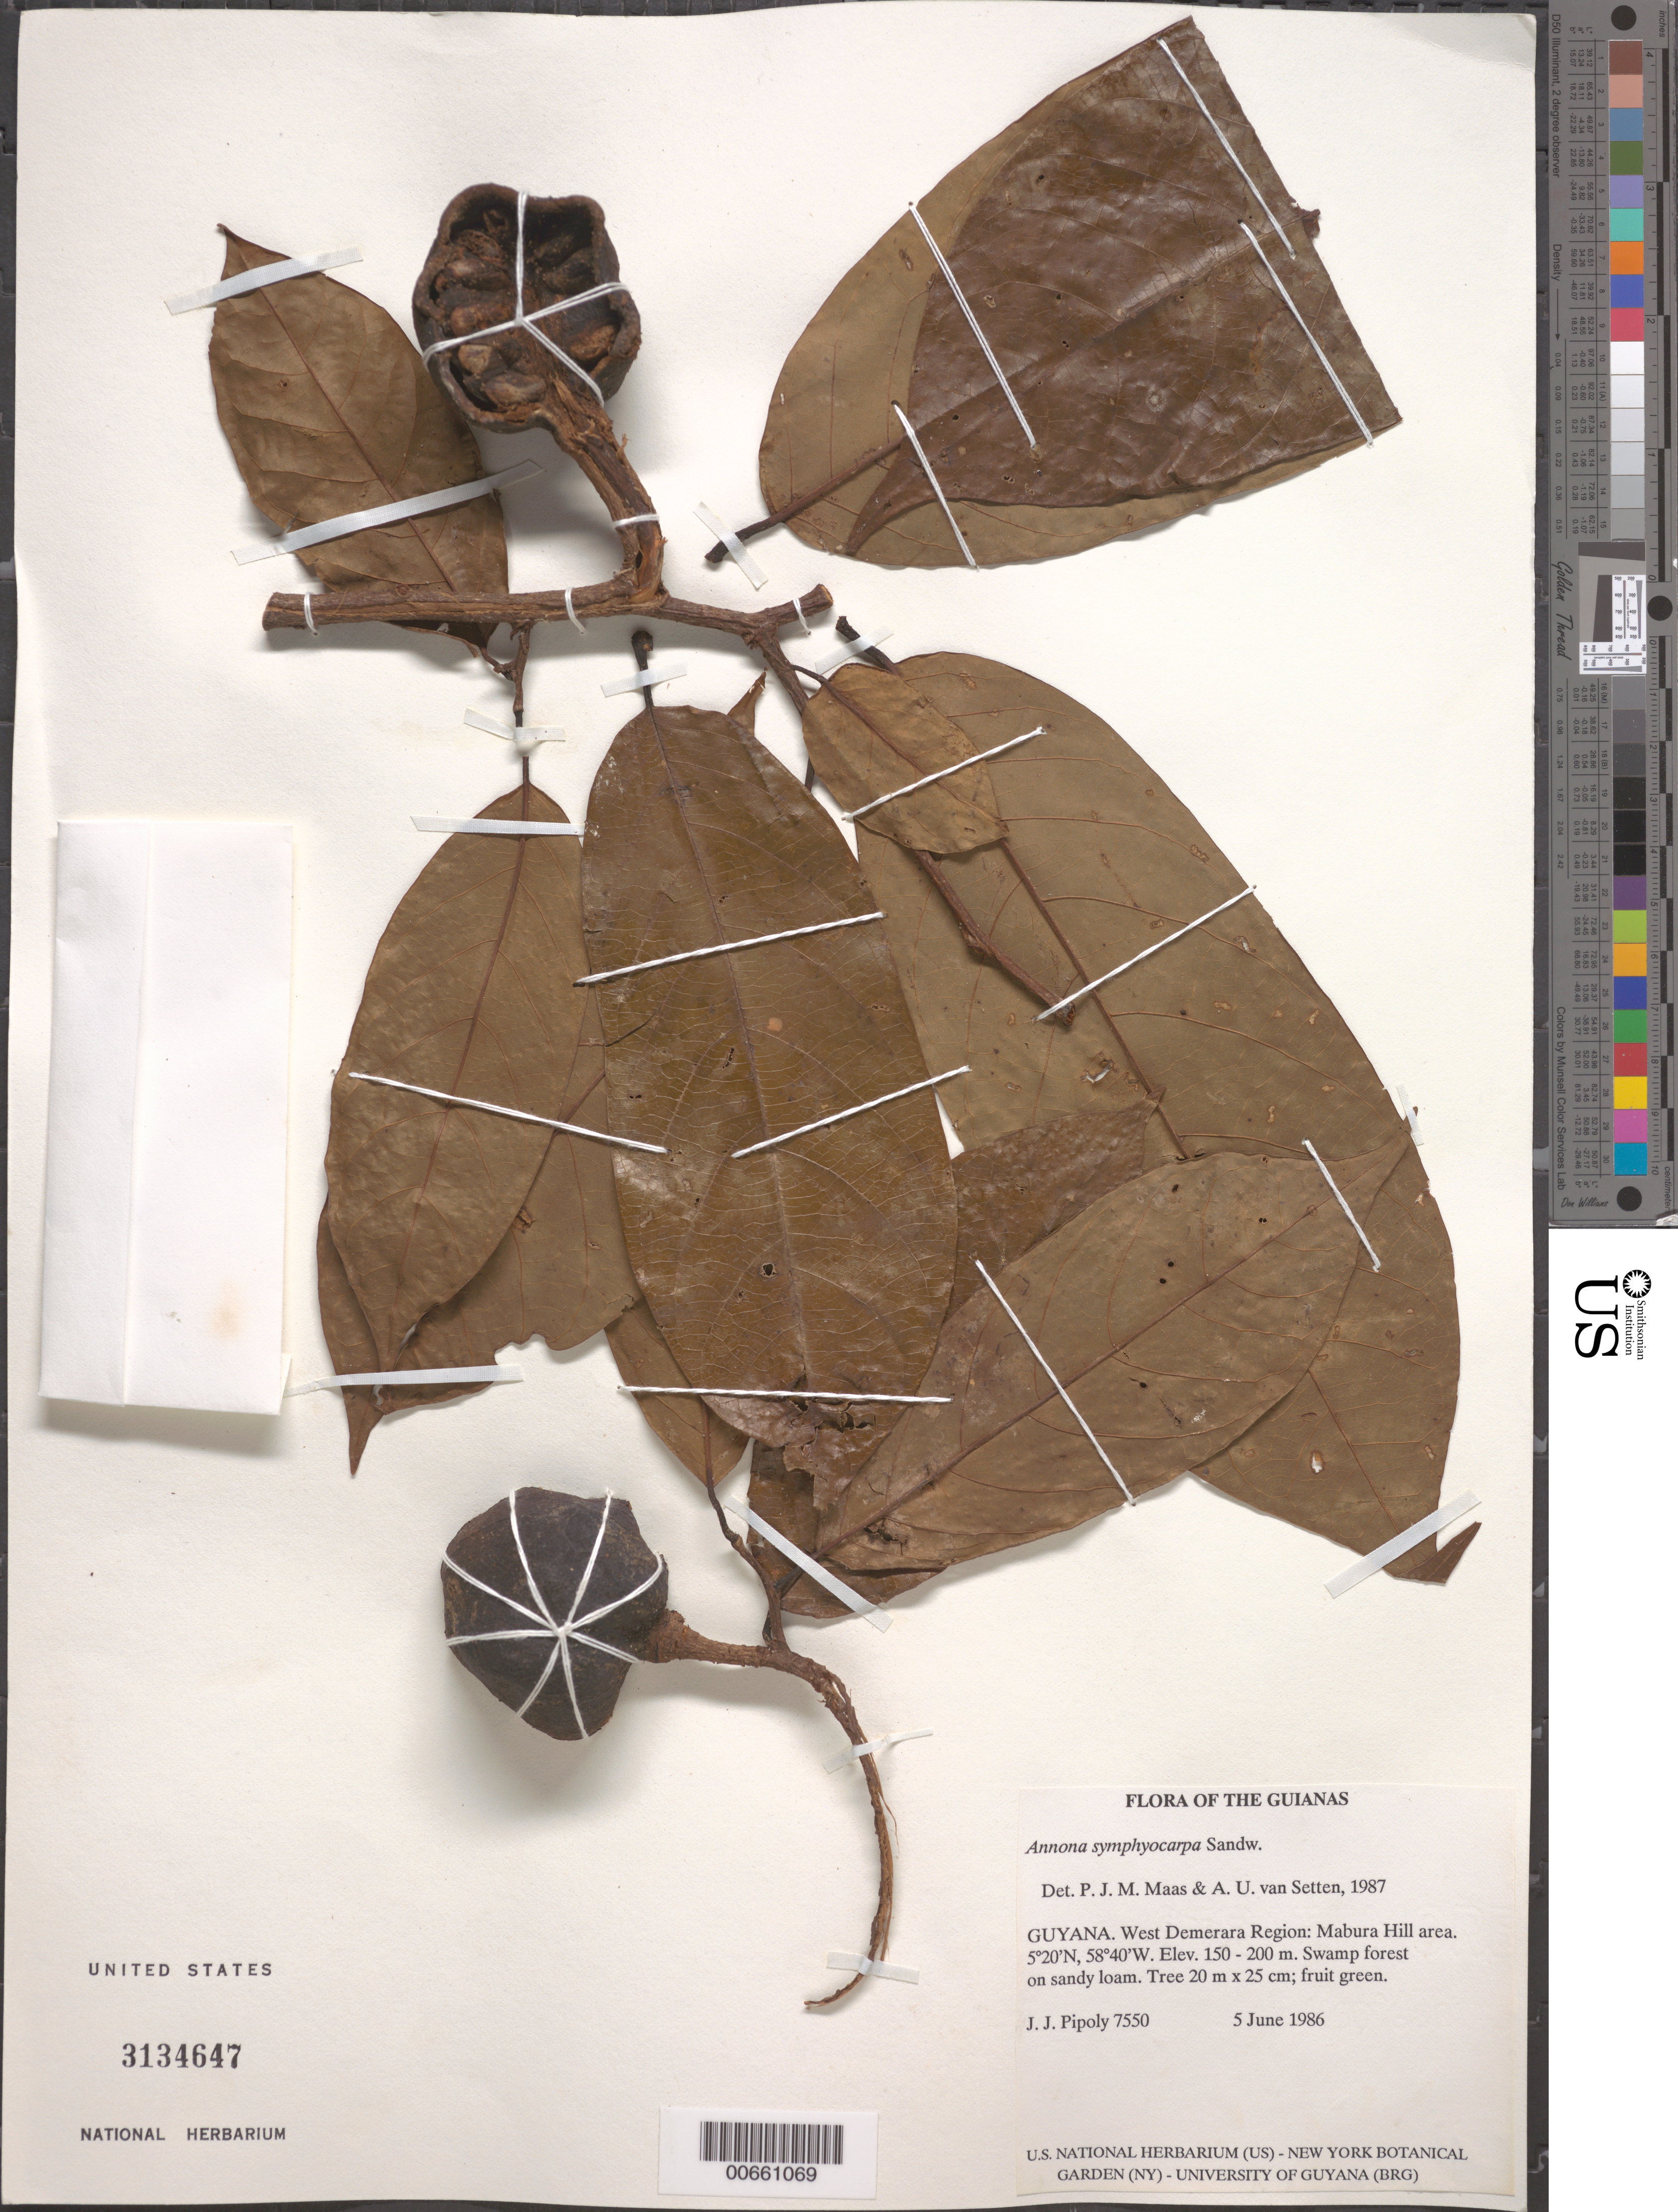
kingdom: Plantae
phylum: Tracheophyta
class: Magnoliopsida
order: Magnoliales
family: Annonaceae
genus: Annona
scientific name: Annona symphyocarpa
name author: Sandwith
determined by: Maas, P. J.; van Setten, A. U.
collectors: J. J. Pipoly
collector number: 7550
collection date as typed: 5 June 1986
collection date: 1986-06-05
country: Guyana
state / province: U. Demerara-Berbice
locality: Mabura Hill area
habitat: Swamp forest on sandy loam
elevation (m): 150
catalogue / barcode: US 3134647